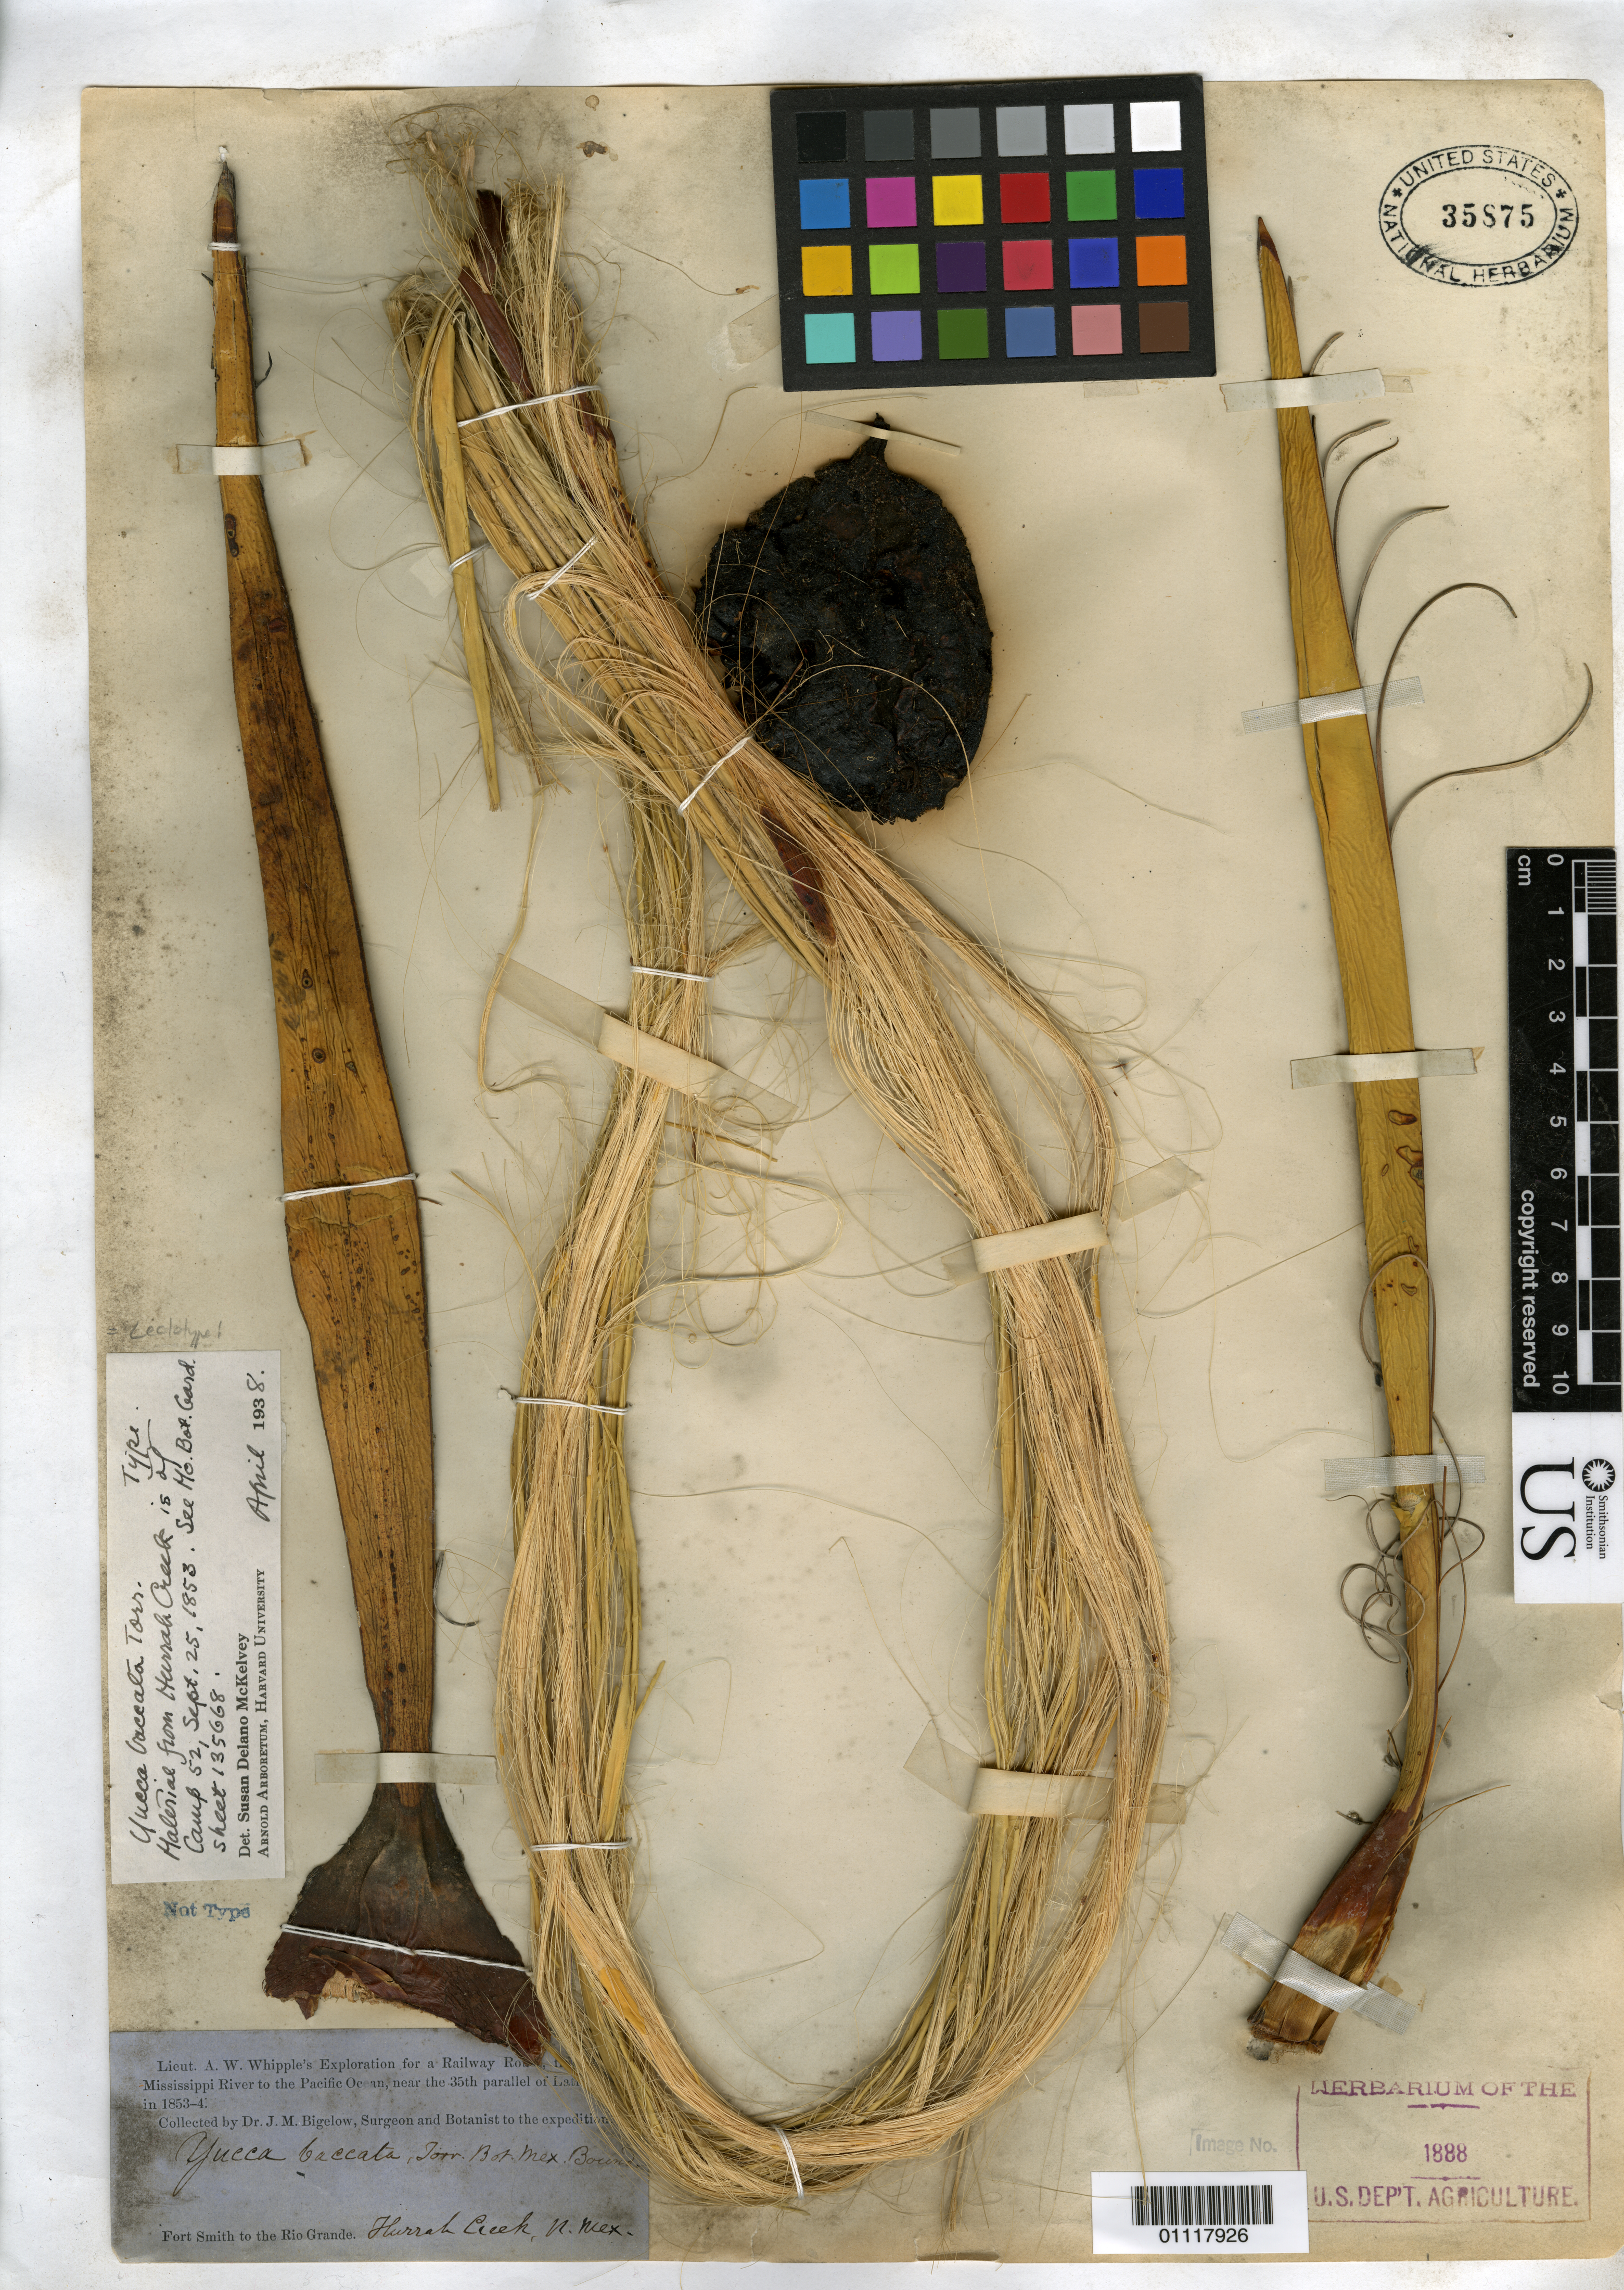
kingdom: Plantae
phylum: Tracheophyta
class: Liliopsida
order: Asparagales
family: Asparagaceae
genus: Yucca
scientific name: Yucca baccata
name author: Torr.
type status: Lectotype; Syntype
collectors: J. M. Bigelow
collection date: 1853/1854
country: United States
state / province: New Mexico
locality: From the Mississippi River to the Pacific Ocean, near the 35th parallel of latitude, Fort Smith to Rio Grande, Hurrah Creek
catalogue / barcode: US 35875